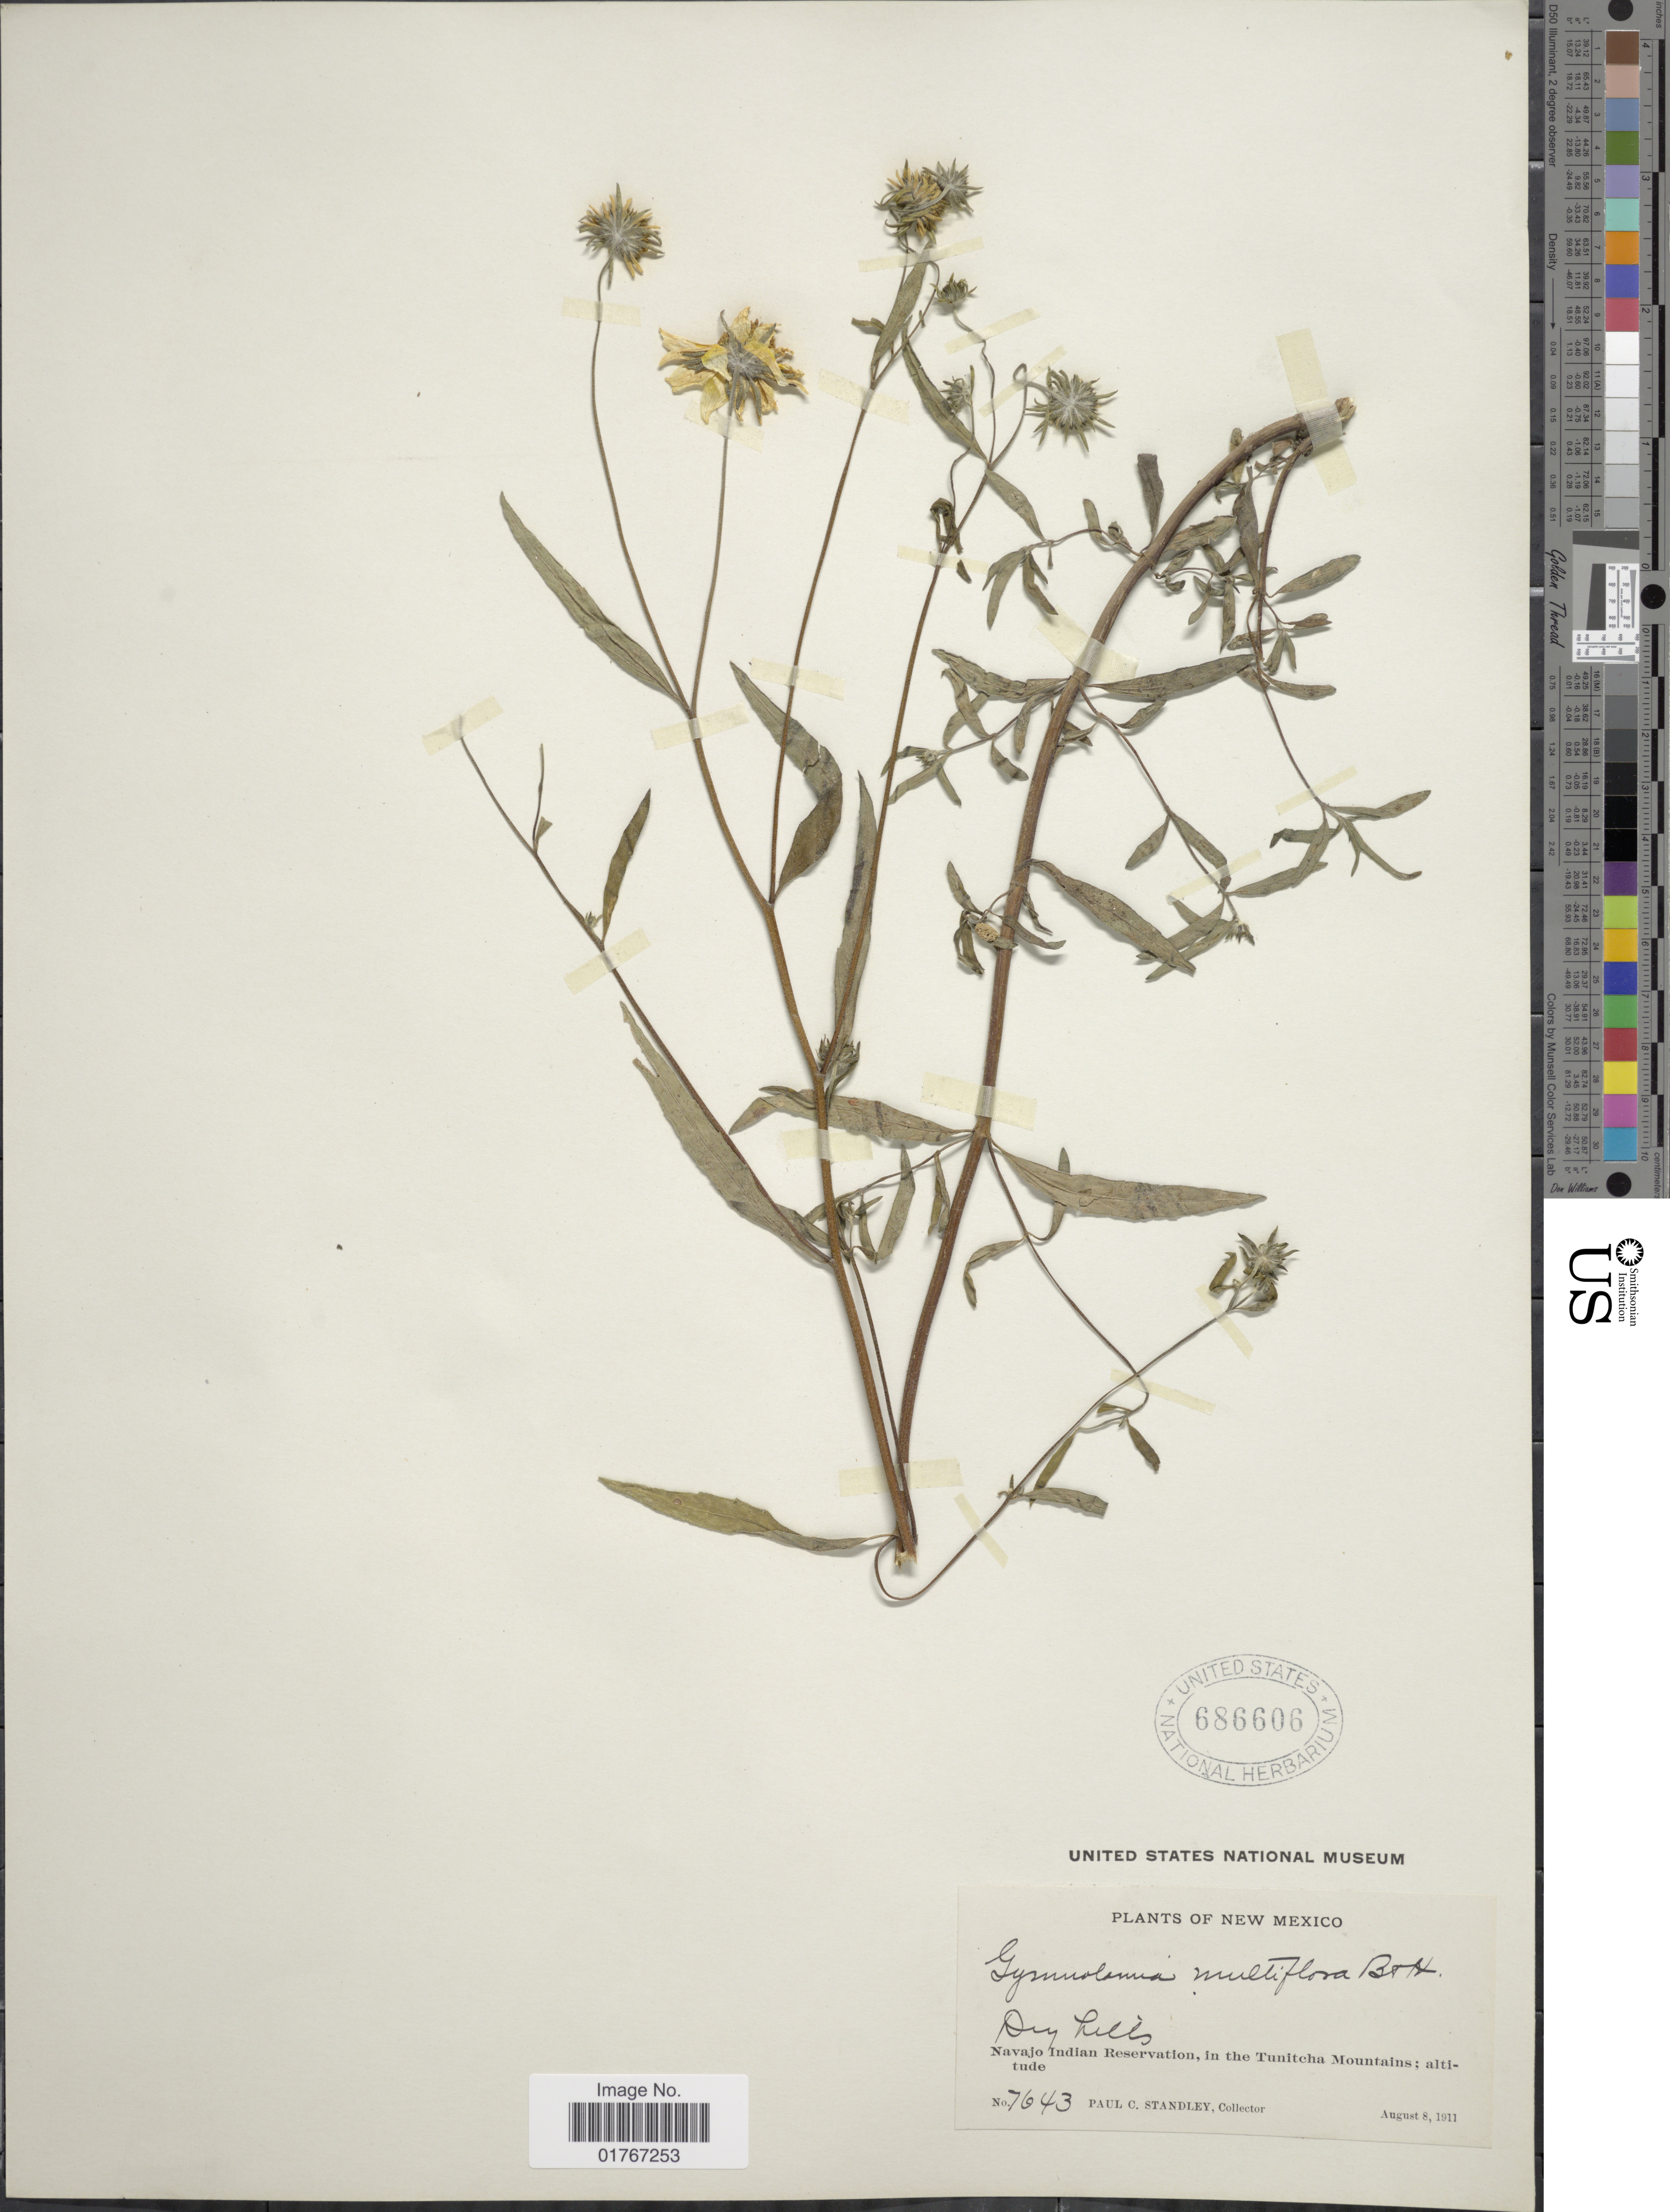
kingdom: Plantae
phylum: Tracheophyta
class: Magnoliopsida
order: Asterales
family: Asteraceae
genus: Heliomeris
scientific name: Heliomeris multiflora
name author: Nutt.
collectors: P. C. Standley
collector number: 7643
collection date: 1911-08-08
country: United States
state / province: New Mexico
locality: Dry hills, Navajo Indian Reservation, in the Tunitcha Mountains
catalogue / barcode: US 686606